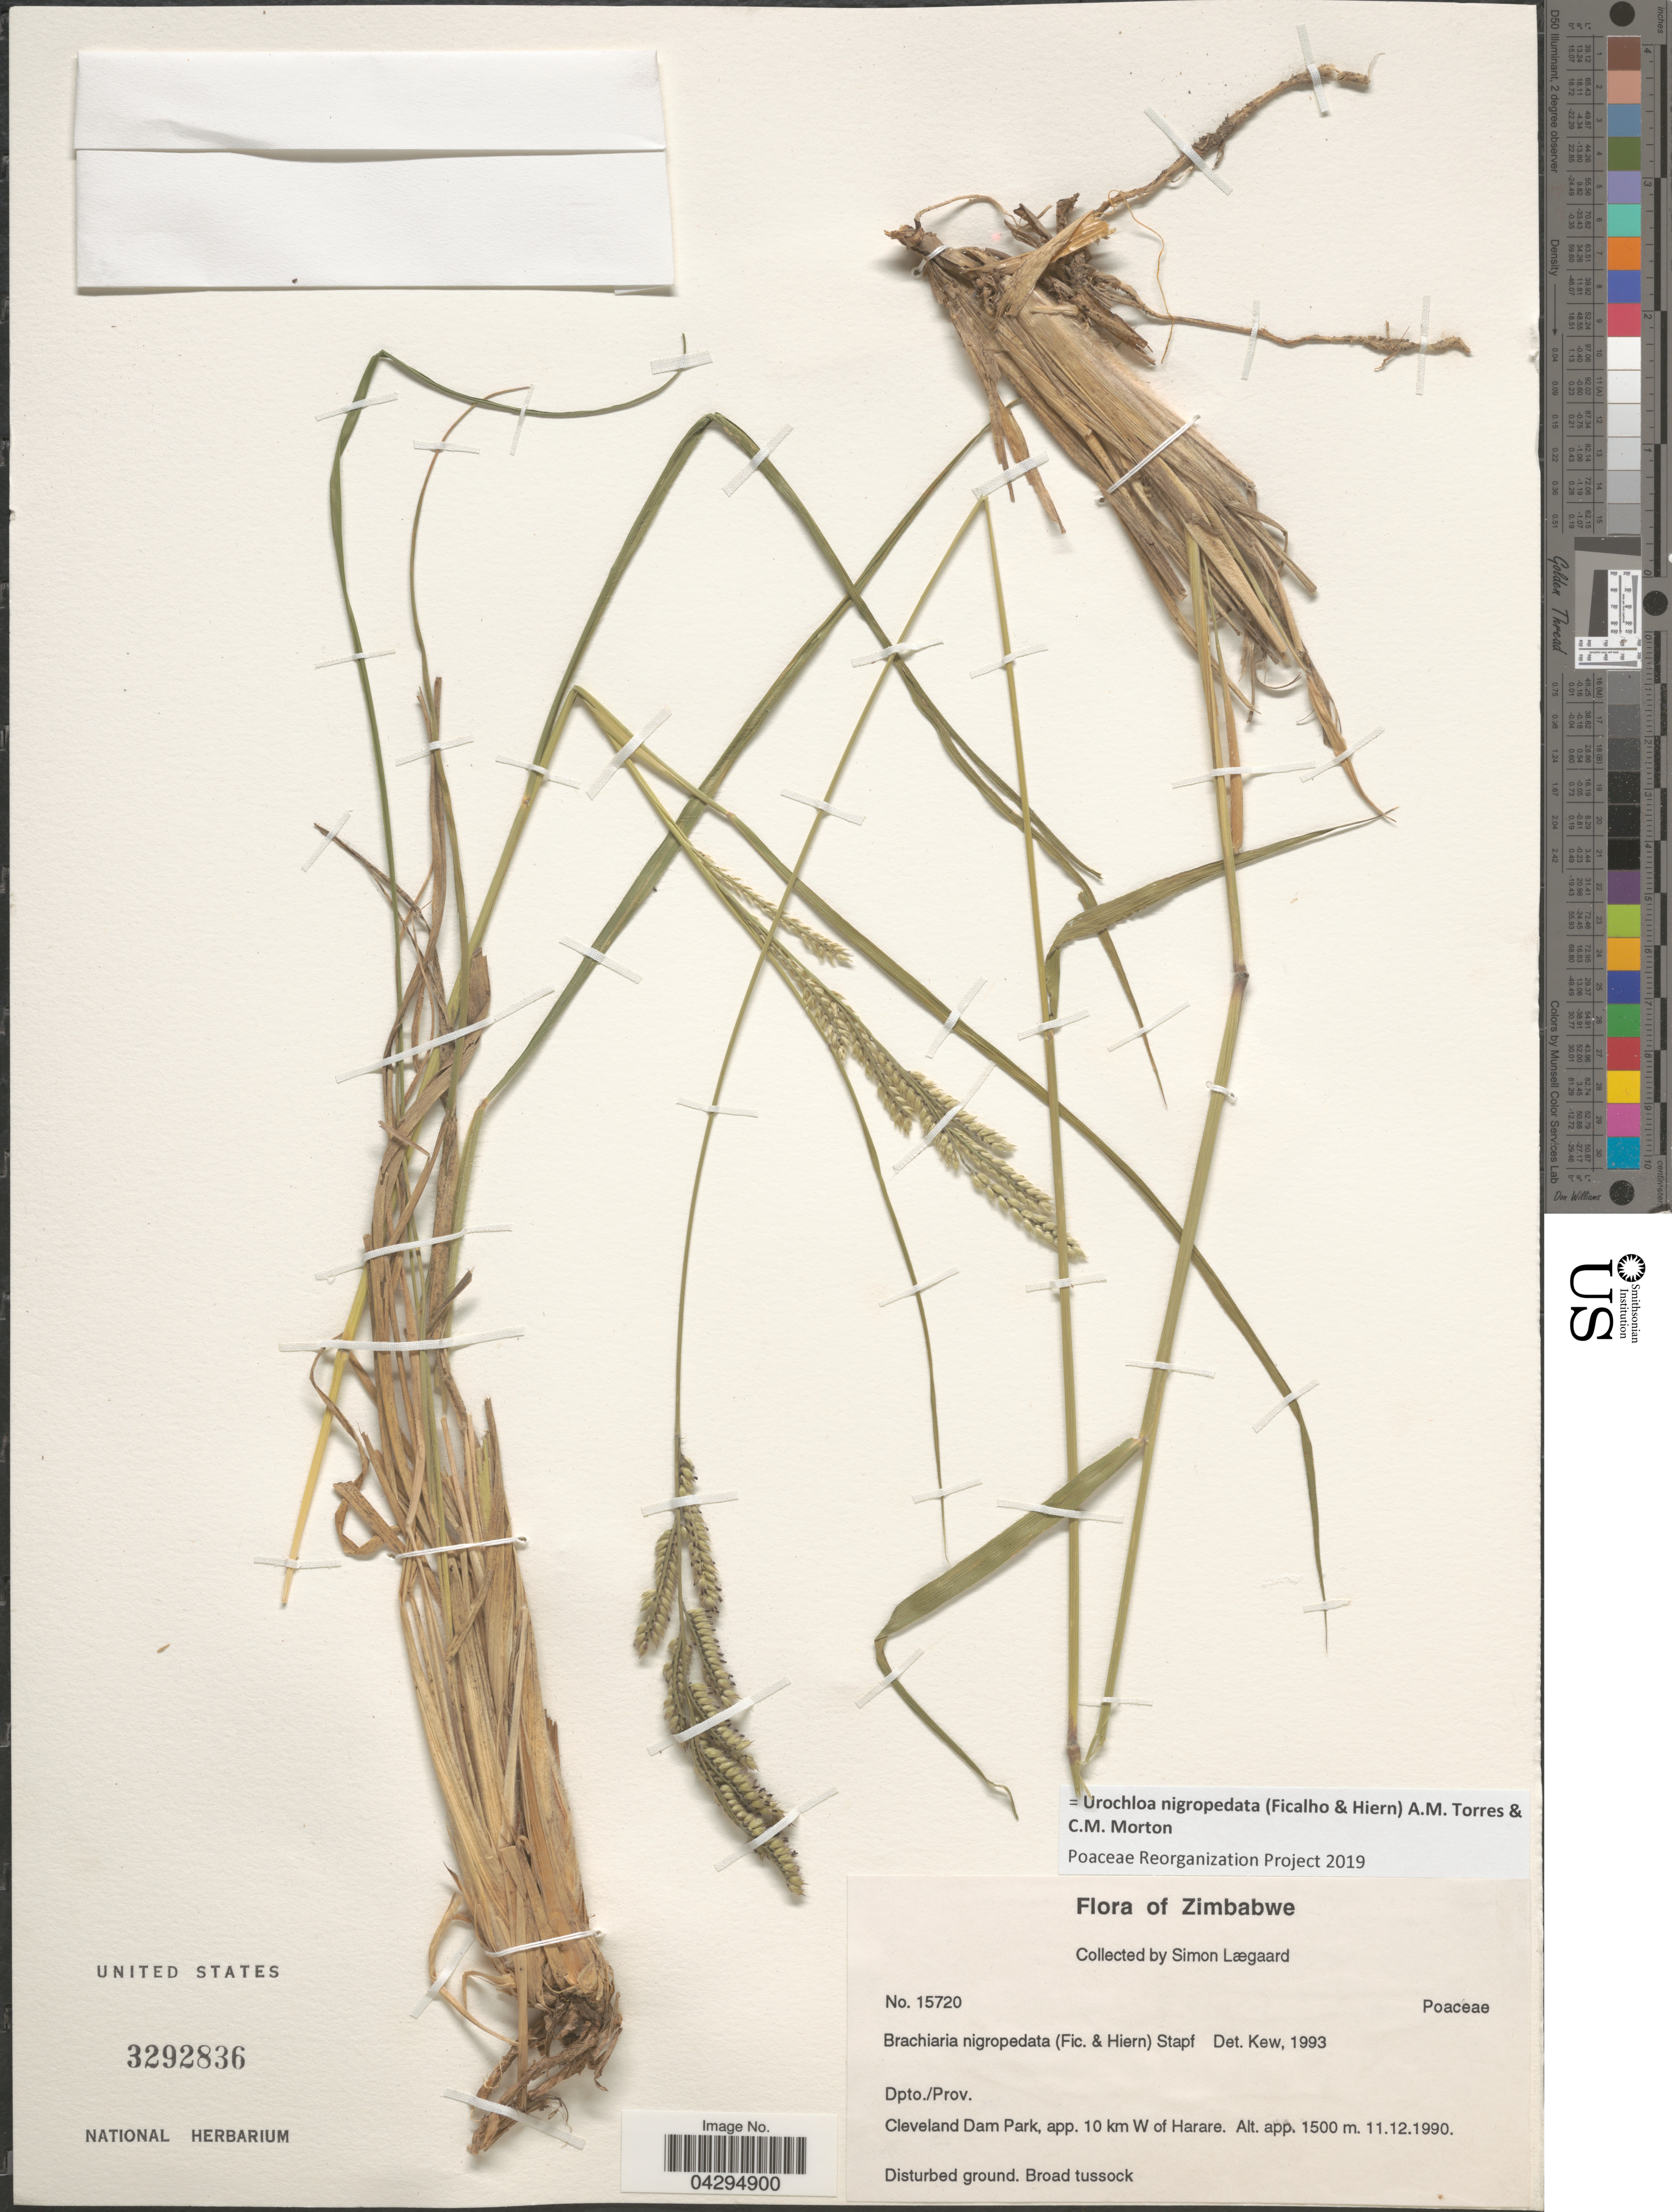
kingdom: Plantae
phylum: Tracheophyta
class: Liliopsida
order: Poales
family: Poaceae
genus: Urochloa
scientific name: Urochloa nigropedata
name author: (Ficalho & Hiern) A.M. Torres & C.M. Morton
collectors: S. Lægaard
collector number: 15720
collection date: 1990-12-11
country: Zimbabwe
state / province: Harare (city)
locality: Dpto./Prov Cleveland Dam Park, app. 10 km W of Harare.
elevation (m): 1500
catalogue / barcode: US 3292836